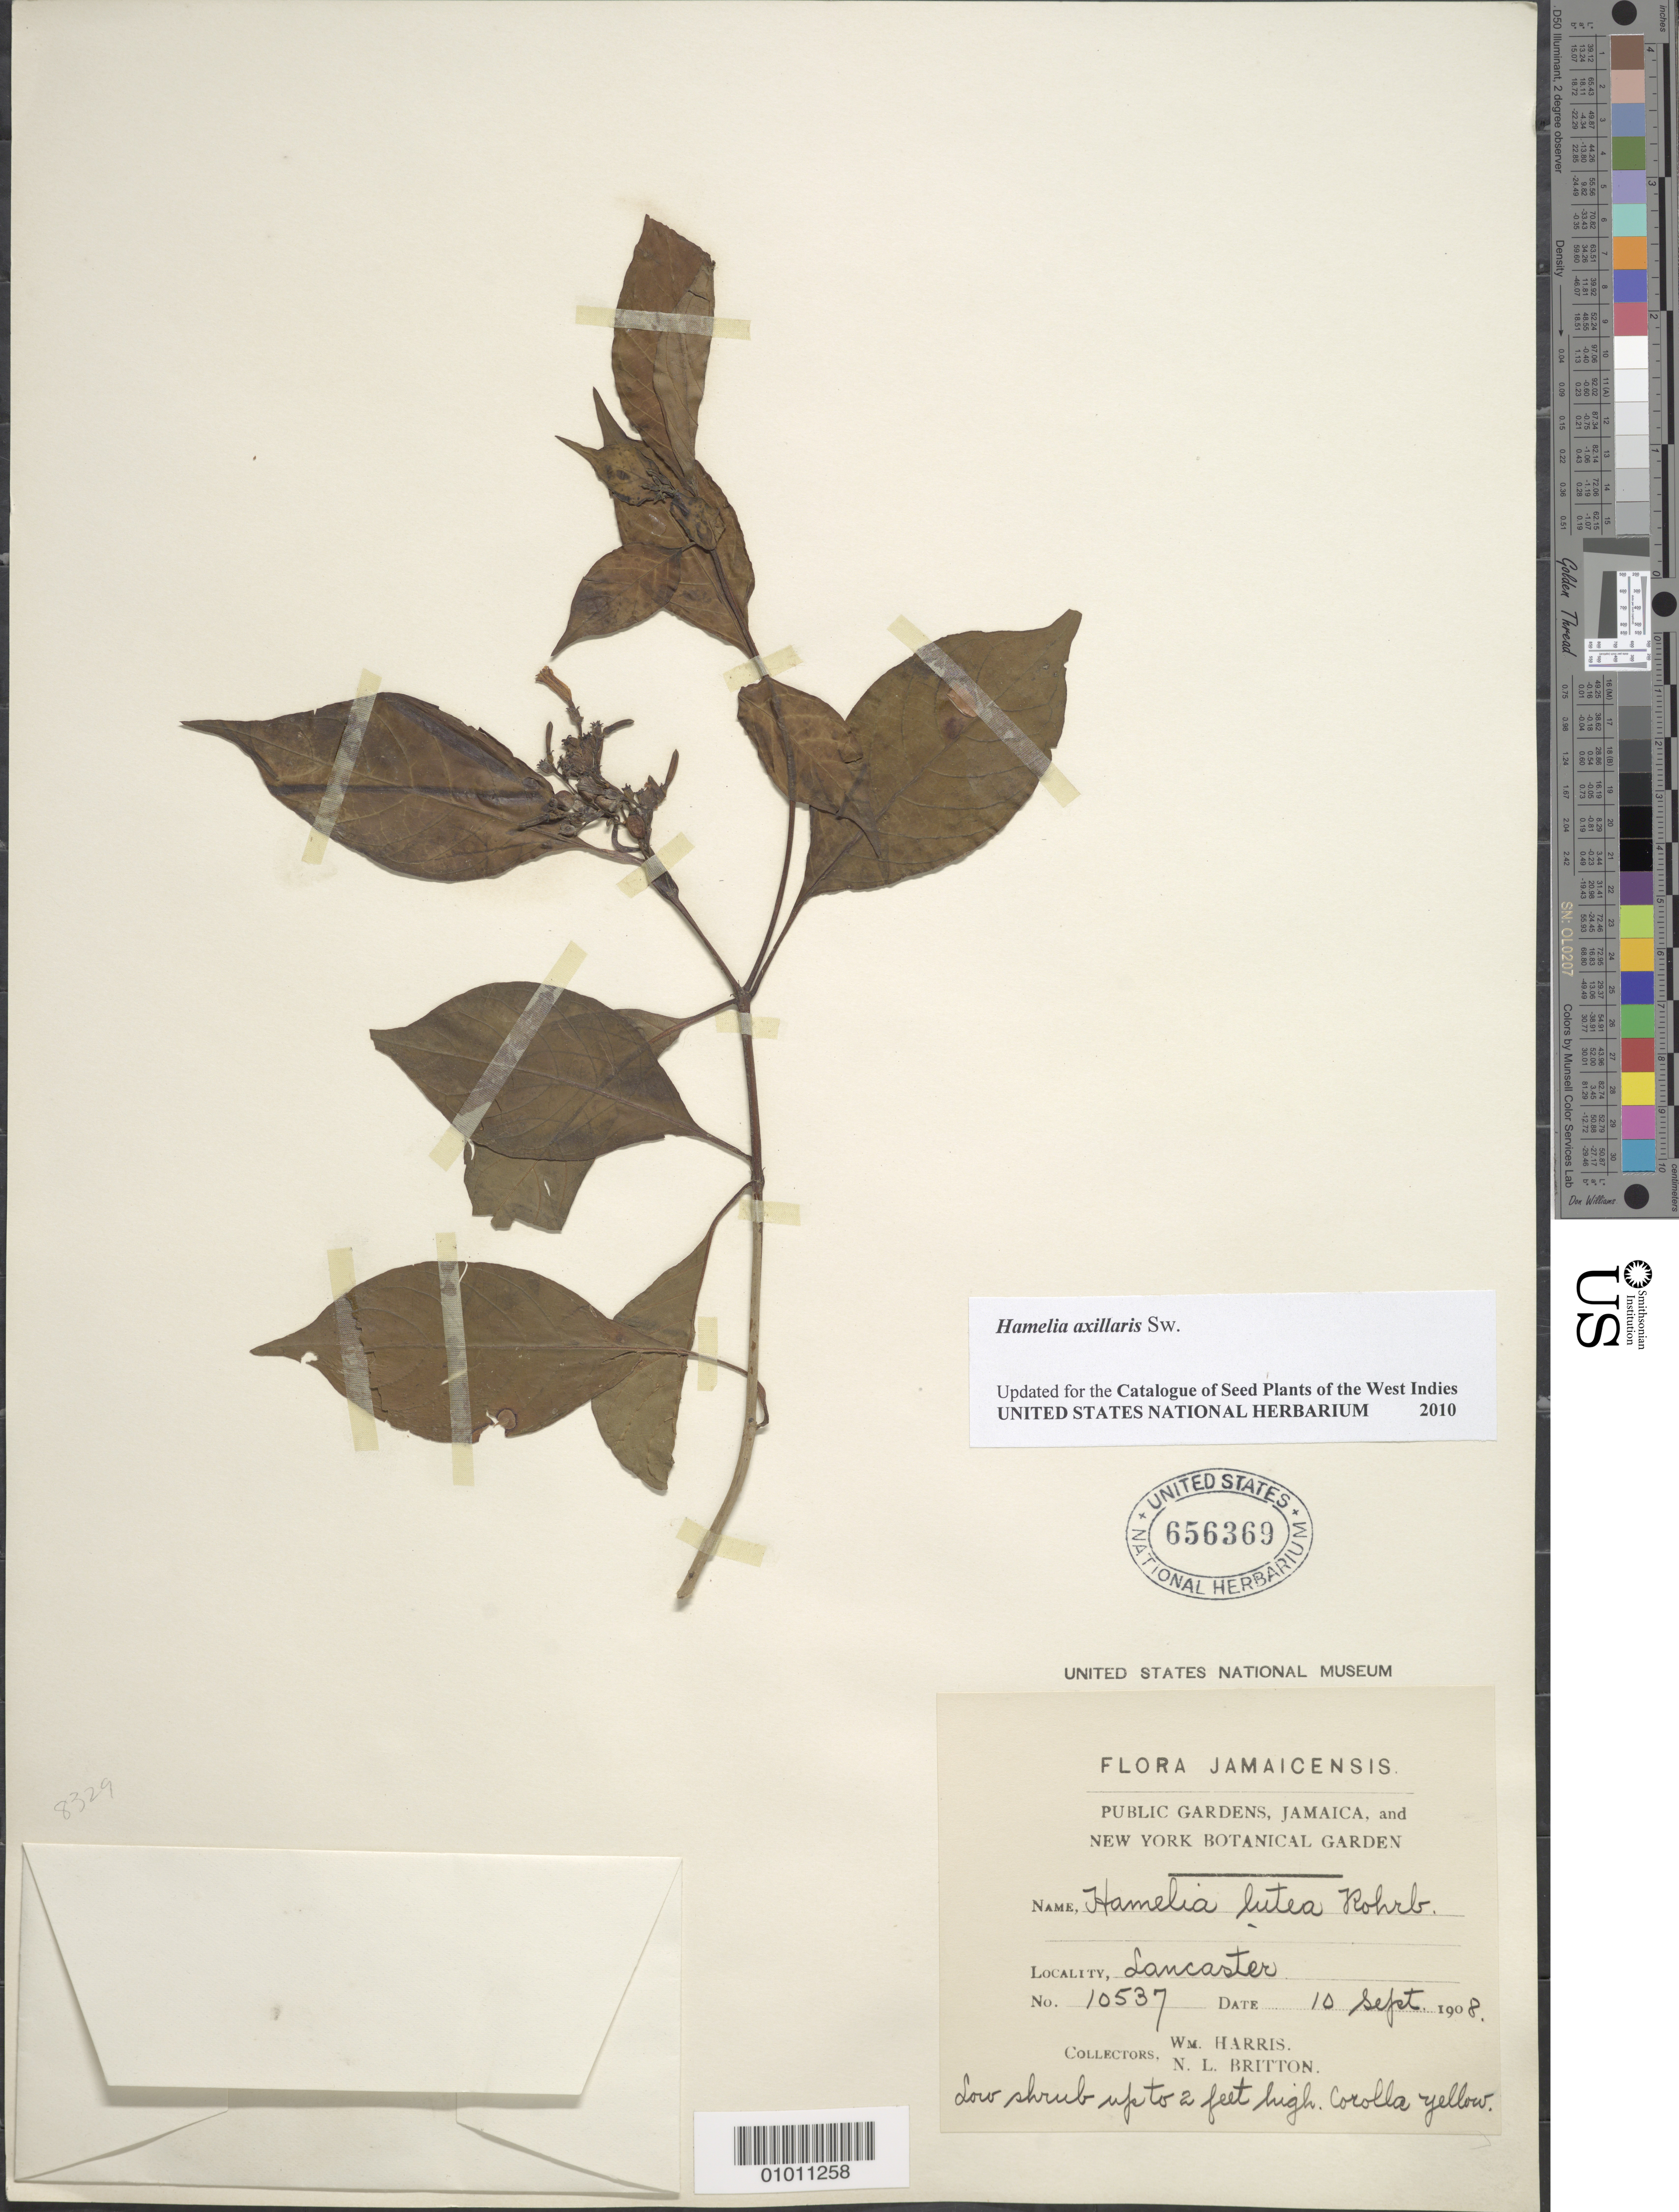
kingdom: Plantae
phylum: Tracheophyta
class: Magnoliopsida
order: Gentianales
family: Rubiaceae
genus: Hamelia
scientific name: Hamelia axillaris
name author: Sw.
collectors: W. Harris & N. Britton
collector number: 10537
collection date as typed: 10 Sep 1908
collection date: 1908-09-10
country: Jamaica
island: Jamaica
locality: Lancaster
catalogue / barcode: US 656369